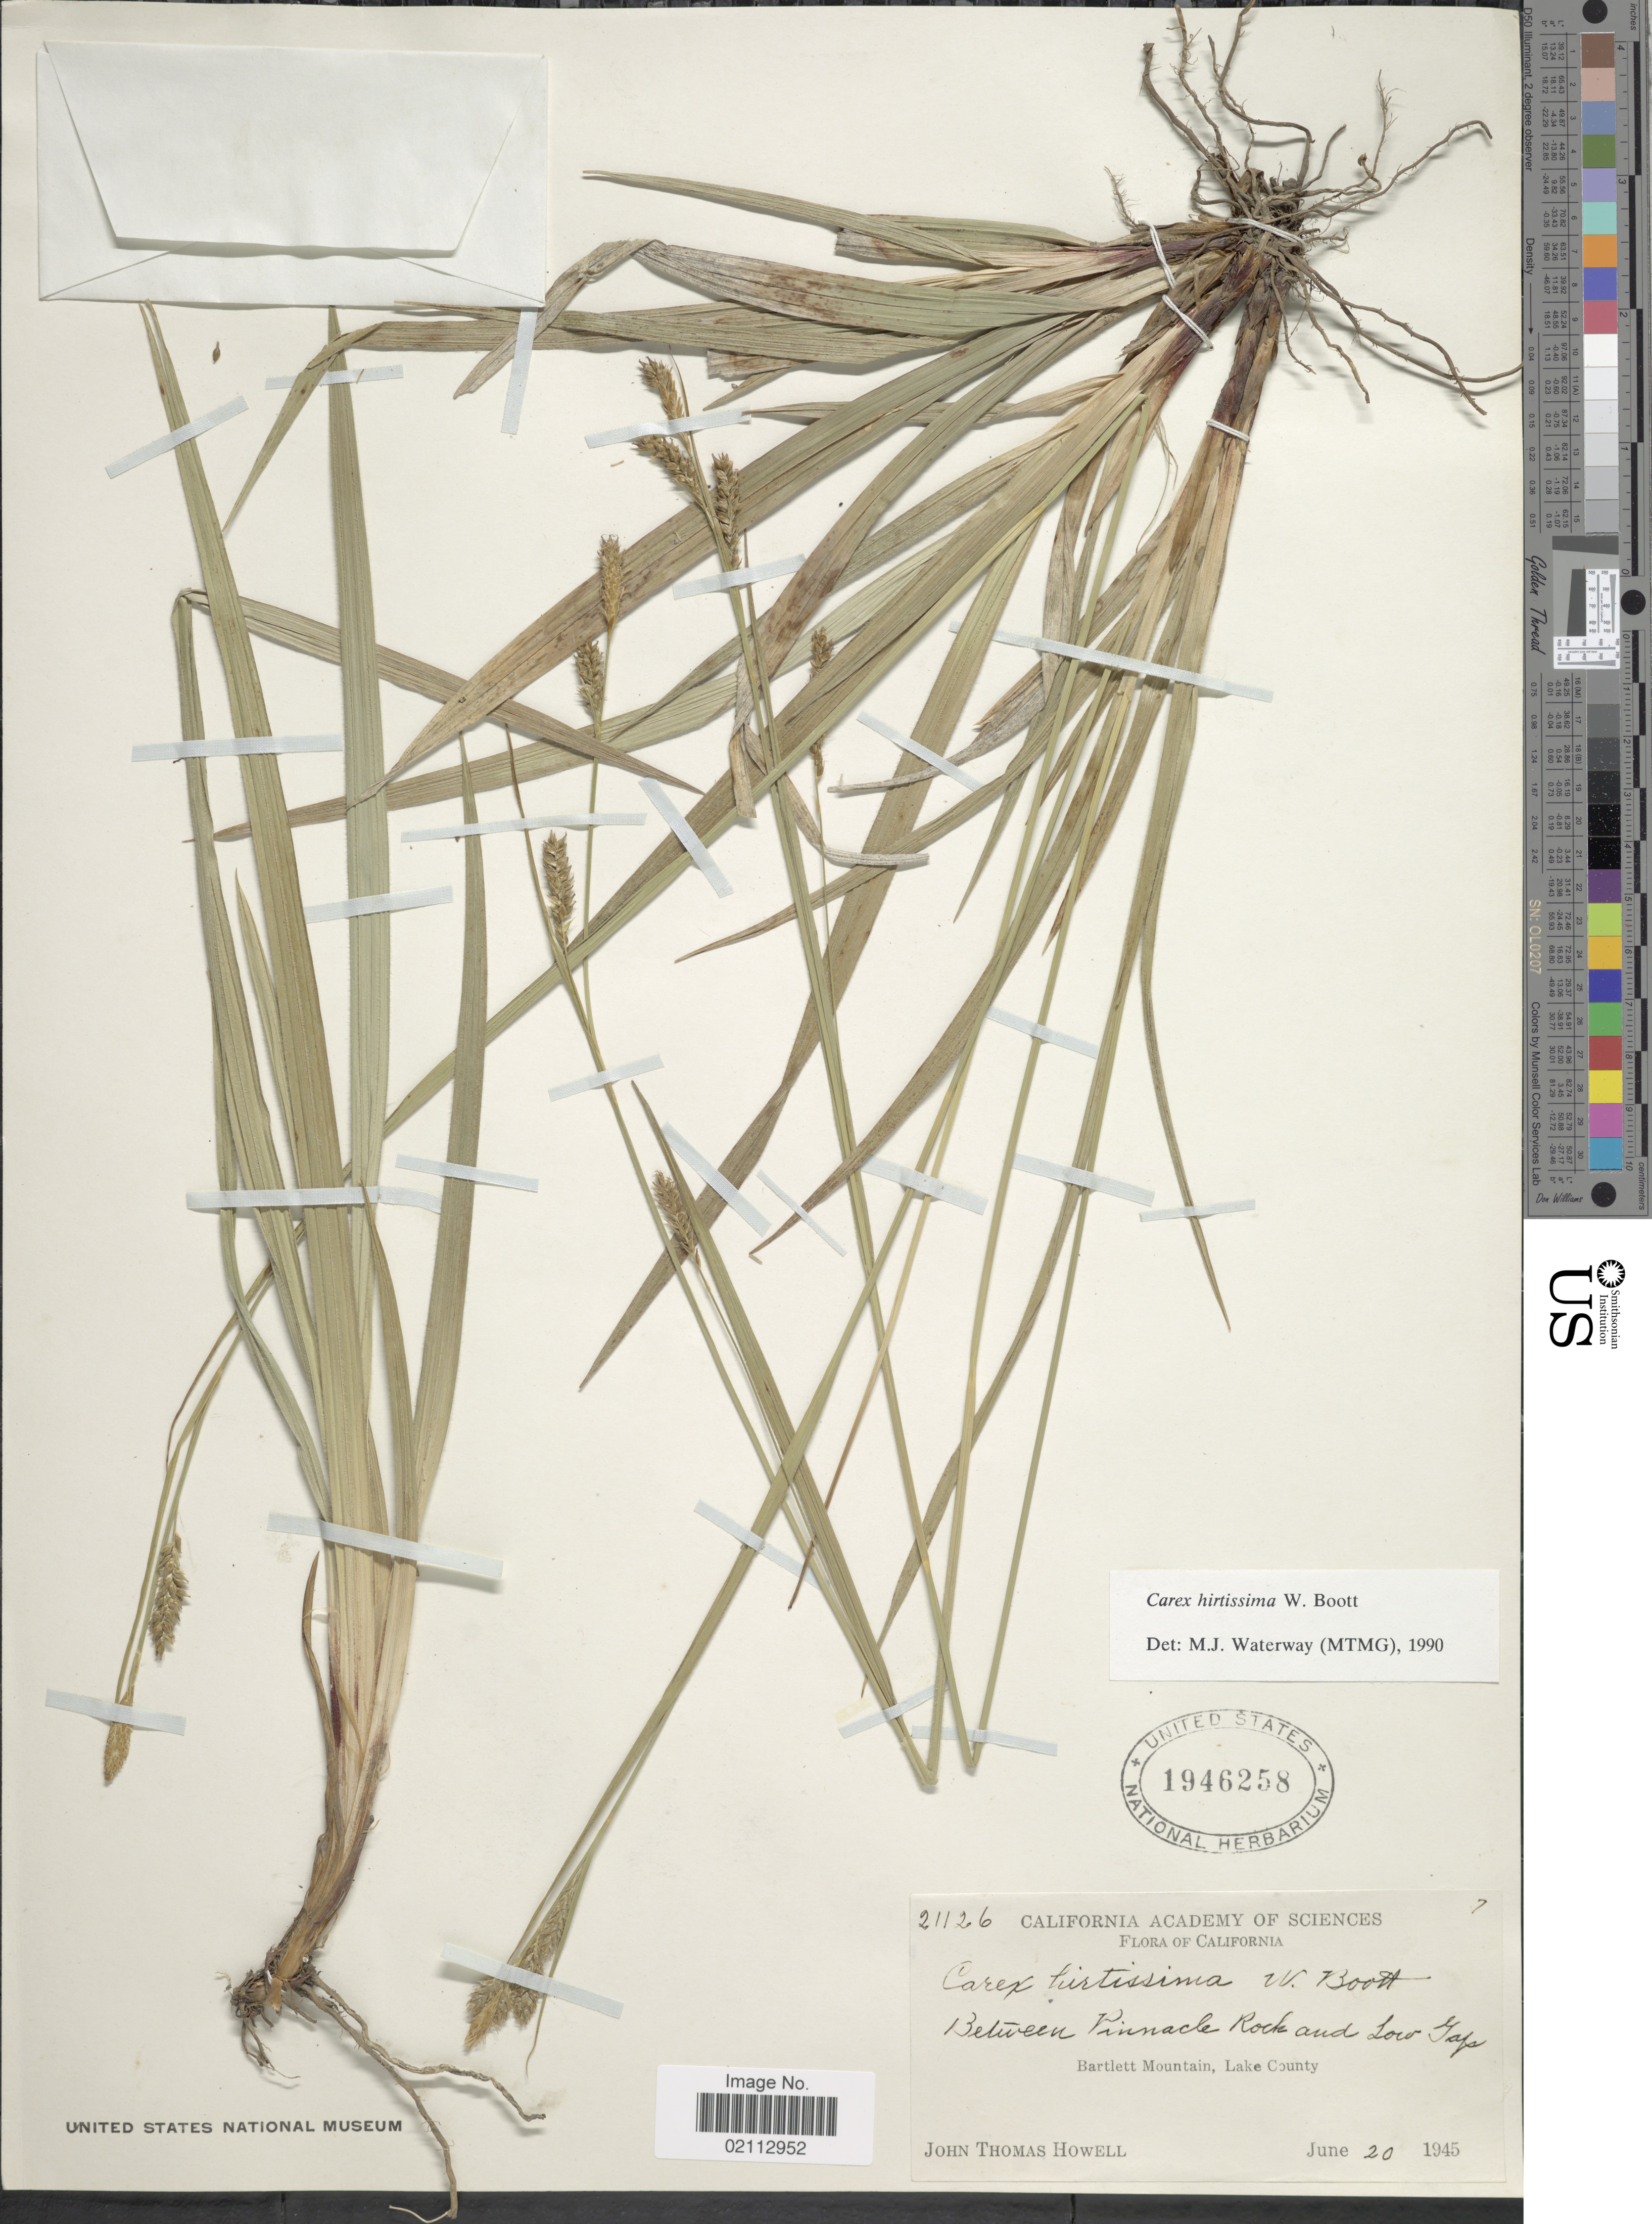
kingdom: Plantae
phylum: Tracheophyta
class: Liliopsida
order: Poales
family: Cyperaceae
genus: Carex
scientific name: Carex hirtissima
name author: W. Boott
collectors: J. T. Howell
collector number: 21126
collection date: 1945-06-20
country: United States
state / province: California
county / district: Lake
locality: Between Pinnacle Rock and Low Gap. Bartlett Mountain, Lake County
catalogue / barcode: US 1946258